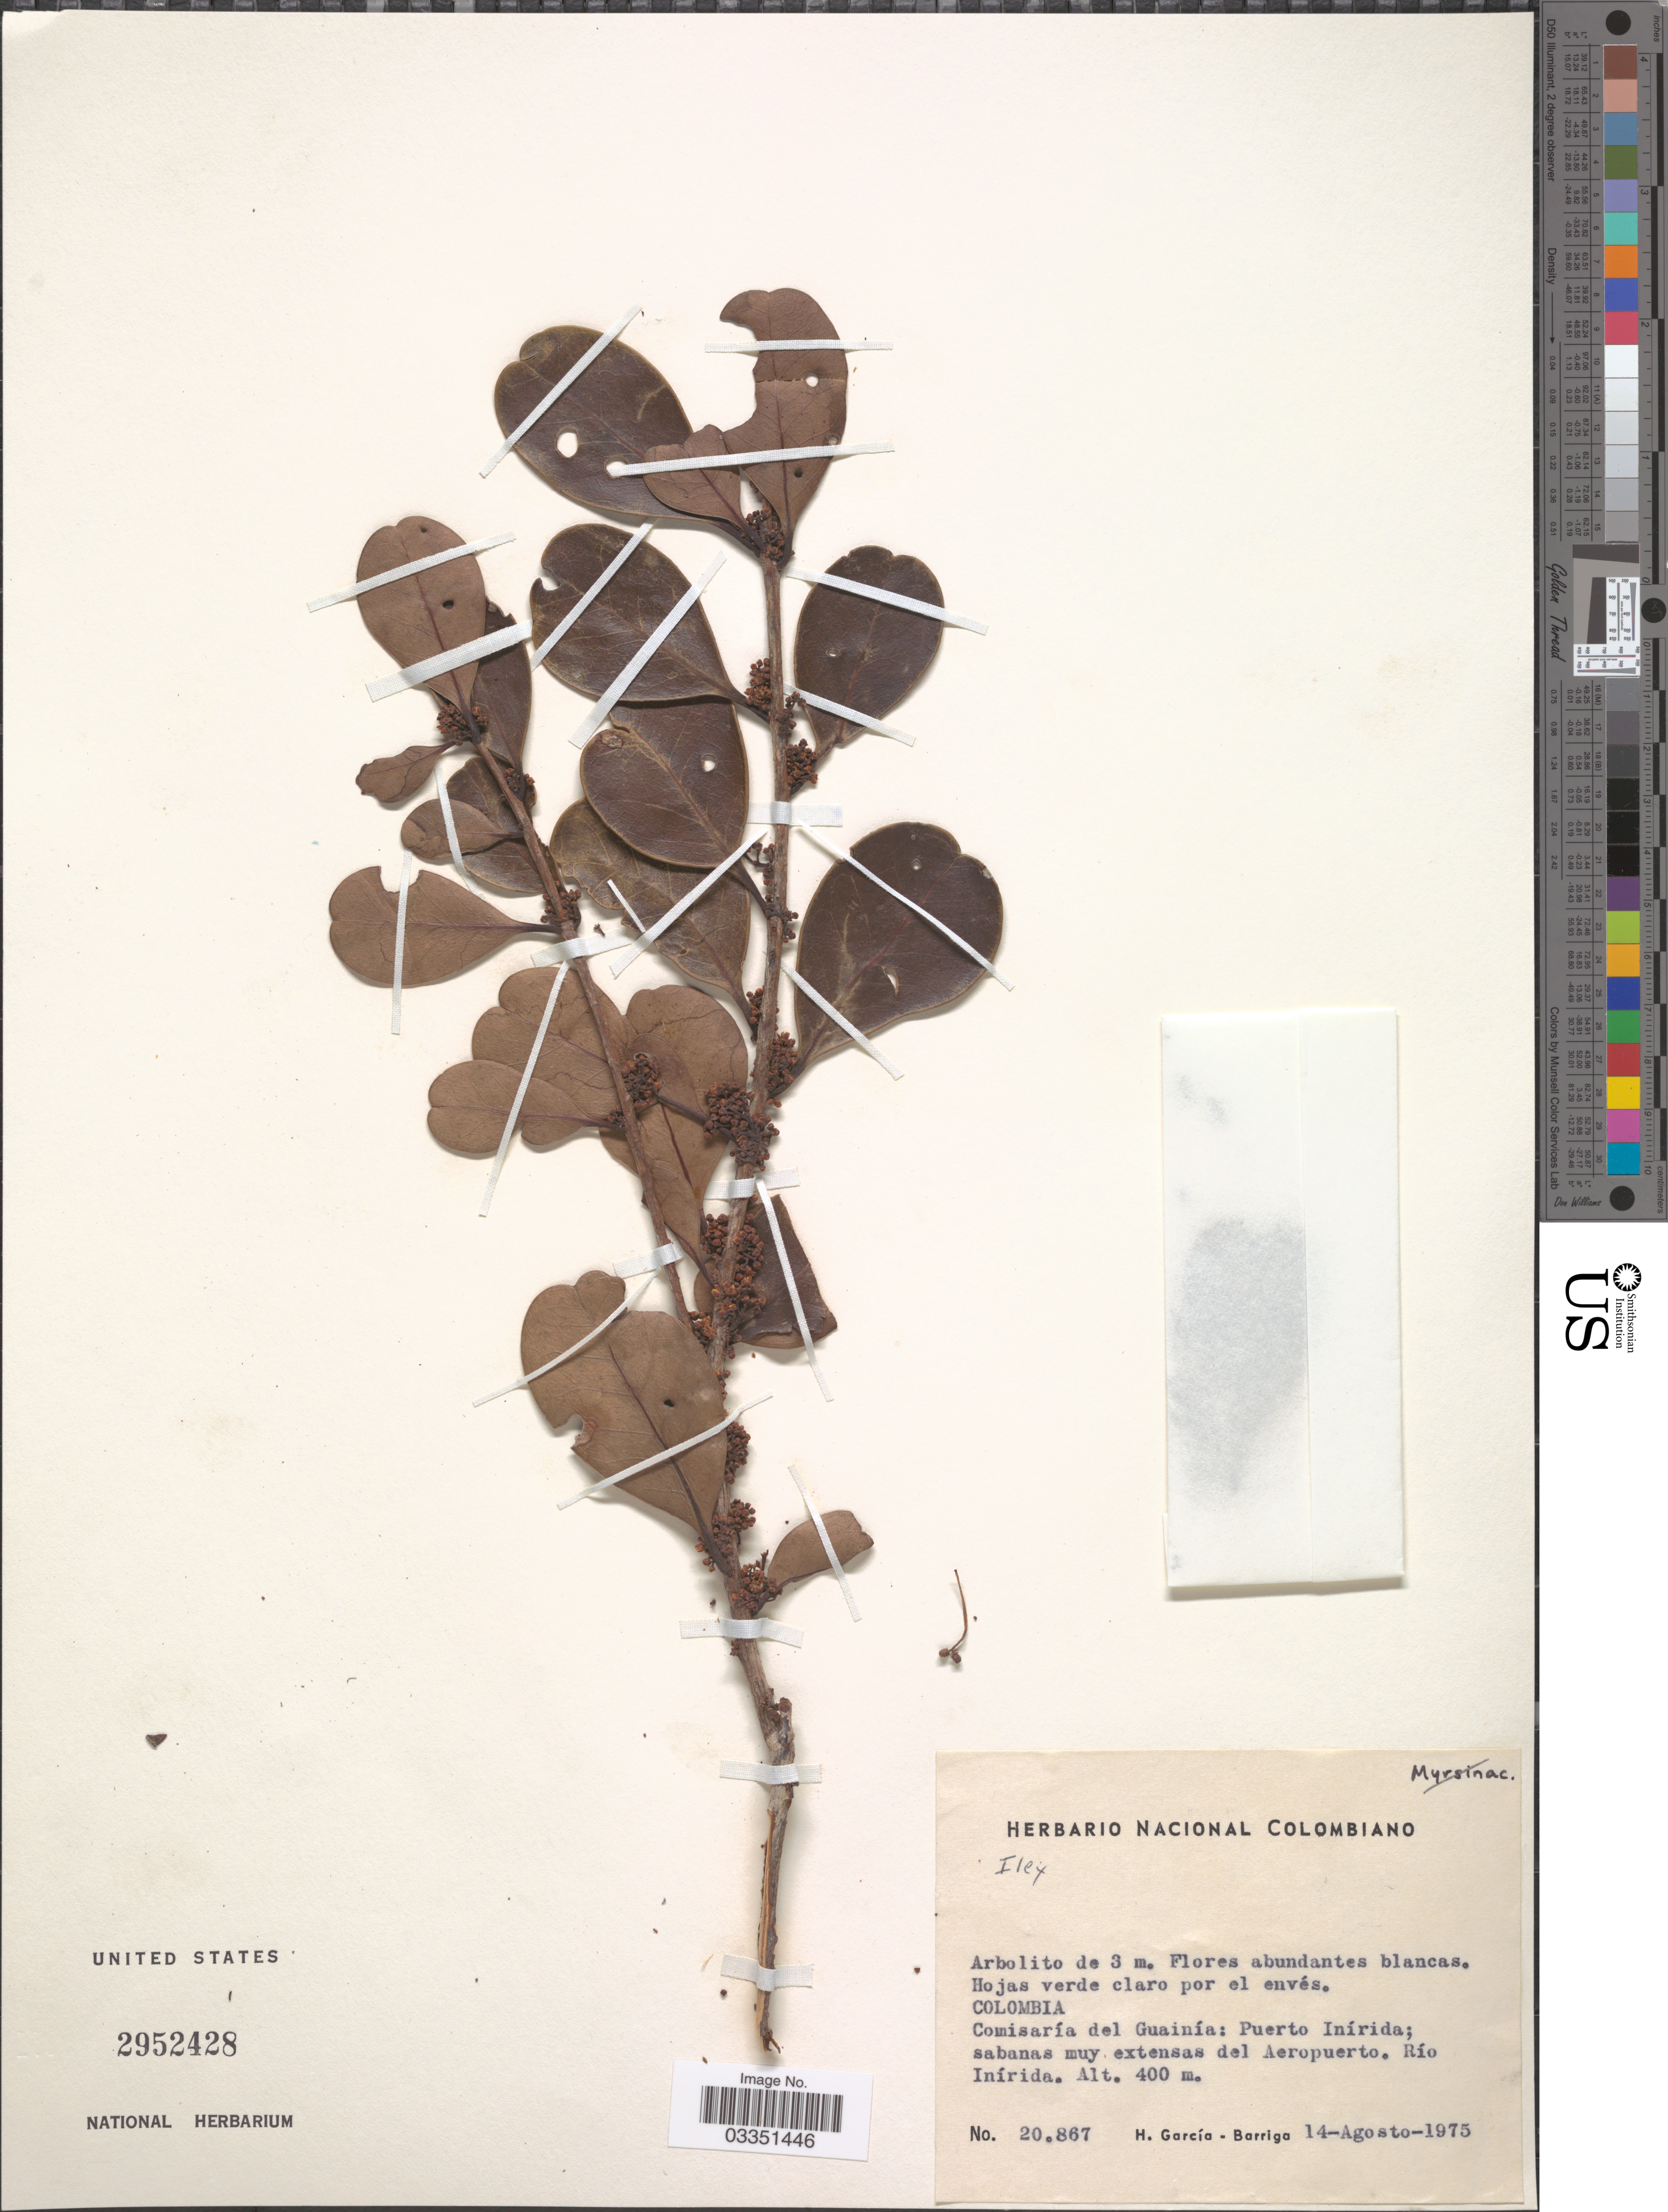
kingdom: Plantae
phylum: Tracheophyta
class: Magnoliopsida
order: Aquifoliales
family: Aquifoliaceae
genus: Ilex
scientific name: Ilex sp.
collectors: H. García Barriga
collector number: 20867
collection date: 1975-08-14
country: Colombia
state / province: Guainía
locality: Comisaría del Guainía: Puerto Inírida; sabanas muy extensas del Aeropuerto. Río Inírida.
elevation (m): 400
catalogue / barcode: US 2952428